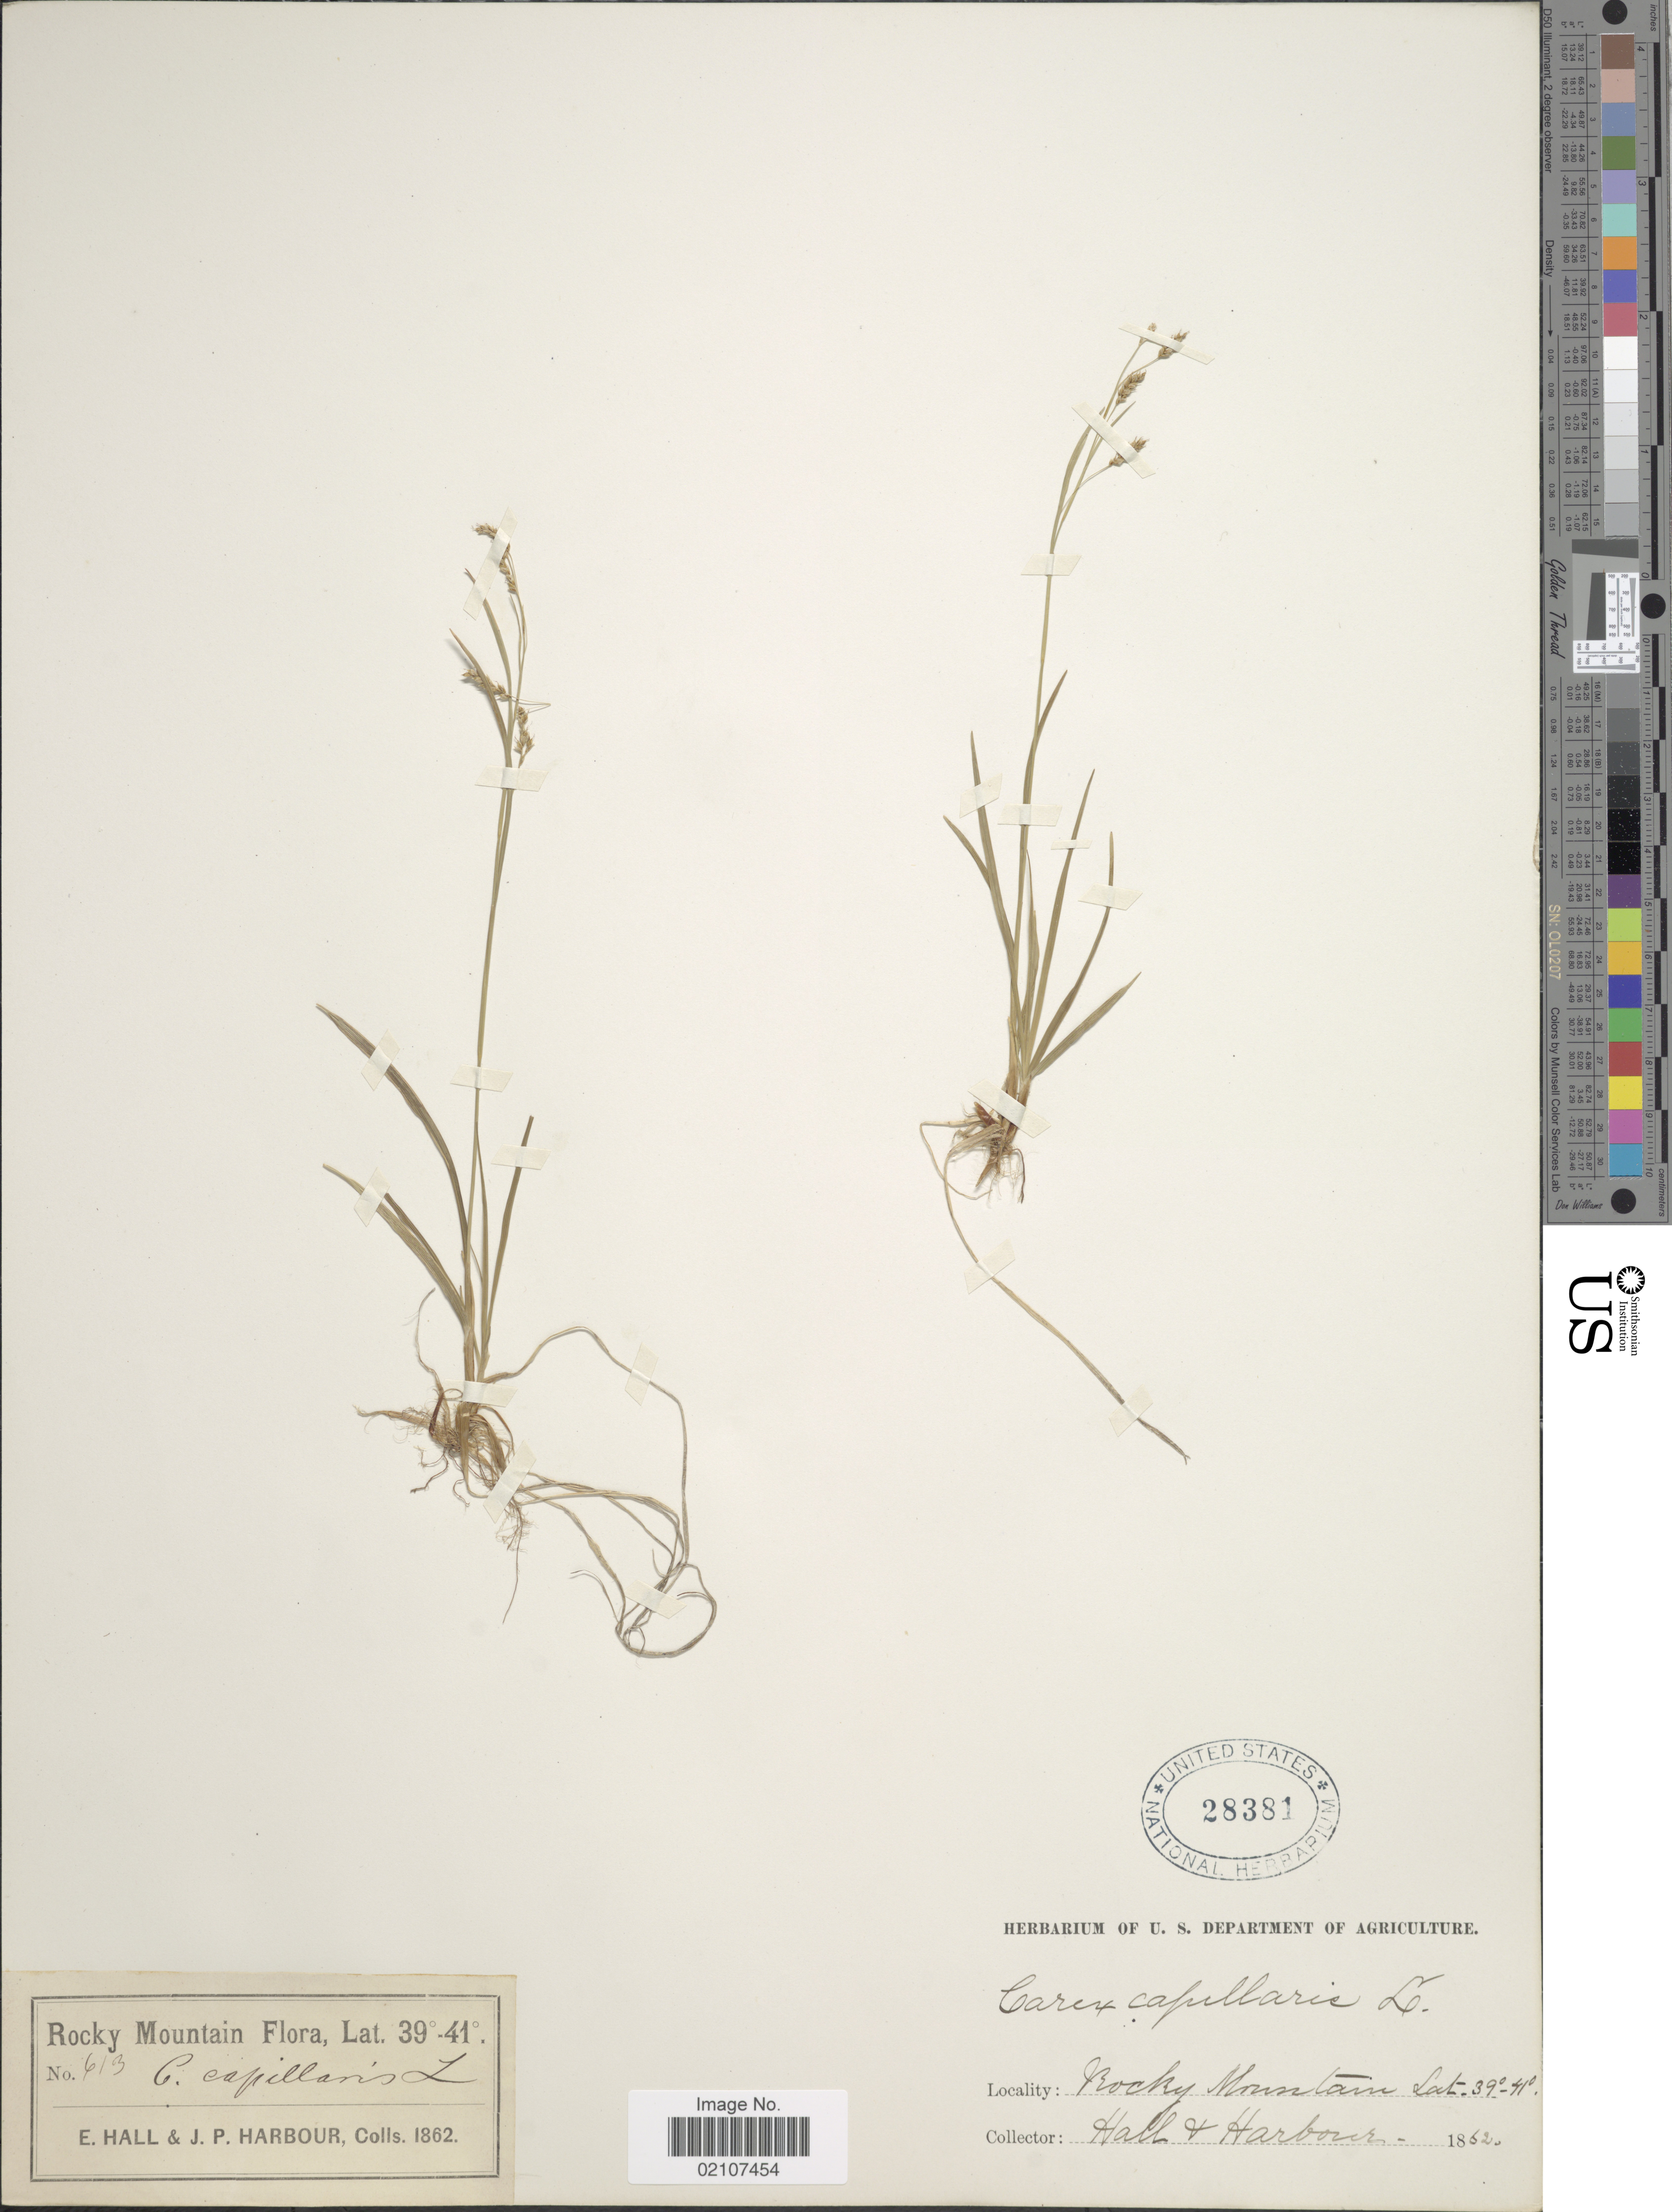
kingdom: Plantae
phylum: Tracheophyta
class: Liliopsida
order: Poales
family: Cyperaceae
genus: Carex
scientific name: Carex capillaris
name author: L.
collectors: E. Hall & J. Harbour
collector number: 613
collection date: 1862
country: United States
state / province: Colorado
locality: Rocky Mtns.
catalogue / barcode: US 28381